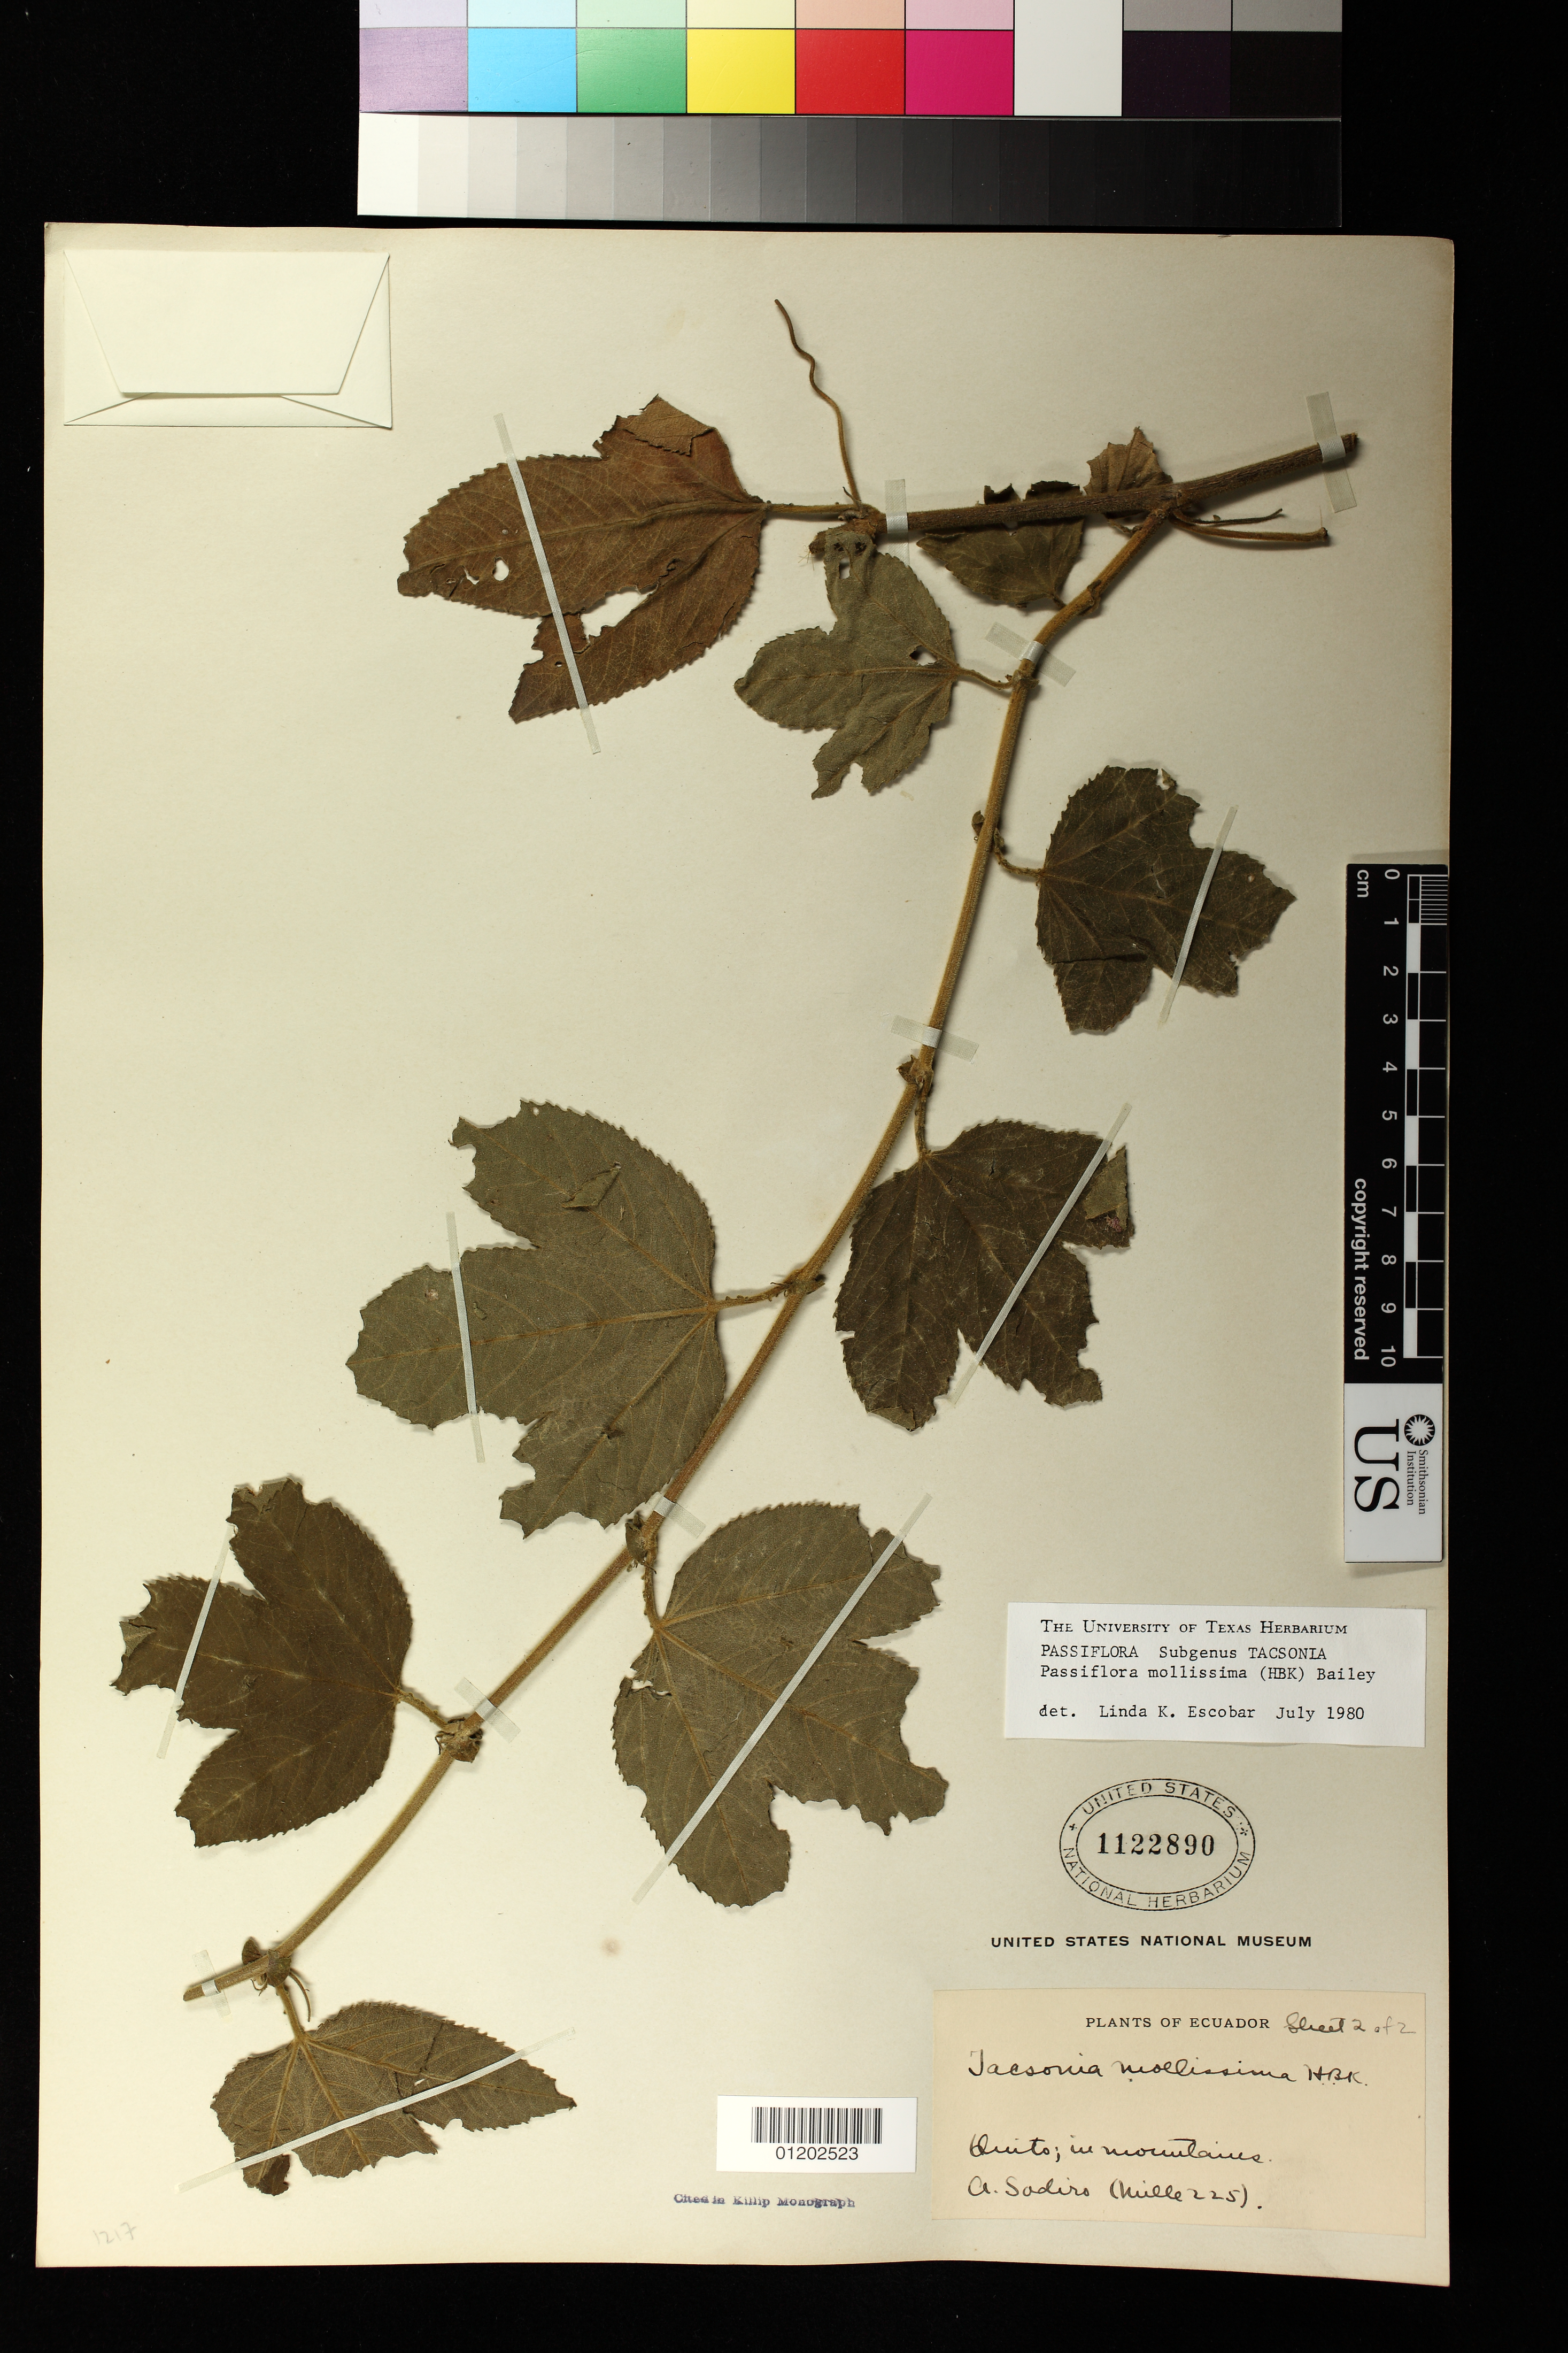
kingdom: Plantae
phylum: Tracheophyta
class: Magnoliopsida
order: Malpighiales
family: Passifloraceae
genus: Passiflora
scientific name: Passiflora mollissima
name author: (Kunth) L.H. Bailey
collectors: A. Sodiro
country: Ecuador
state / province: Pichincha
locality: in mountains, Quito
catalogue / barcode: US 1122890